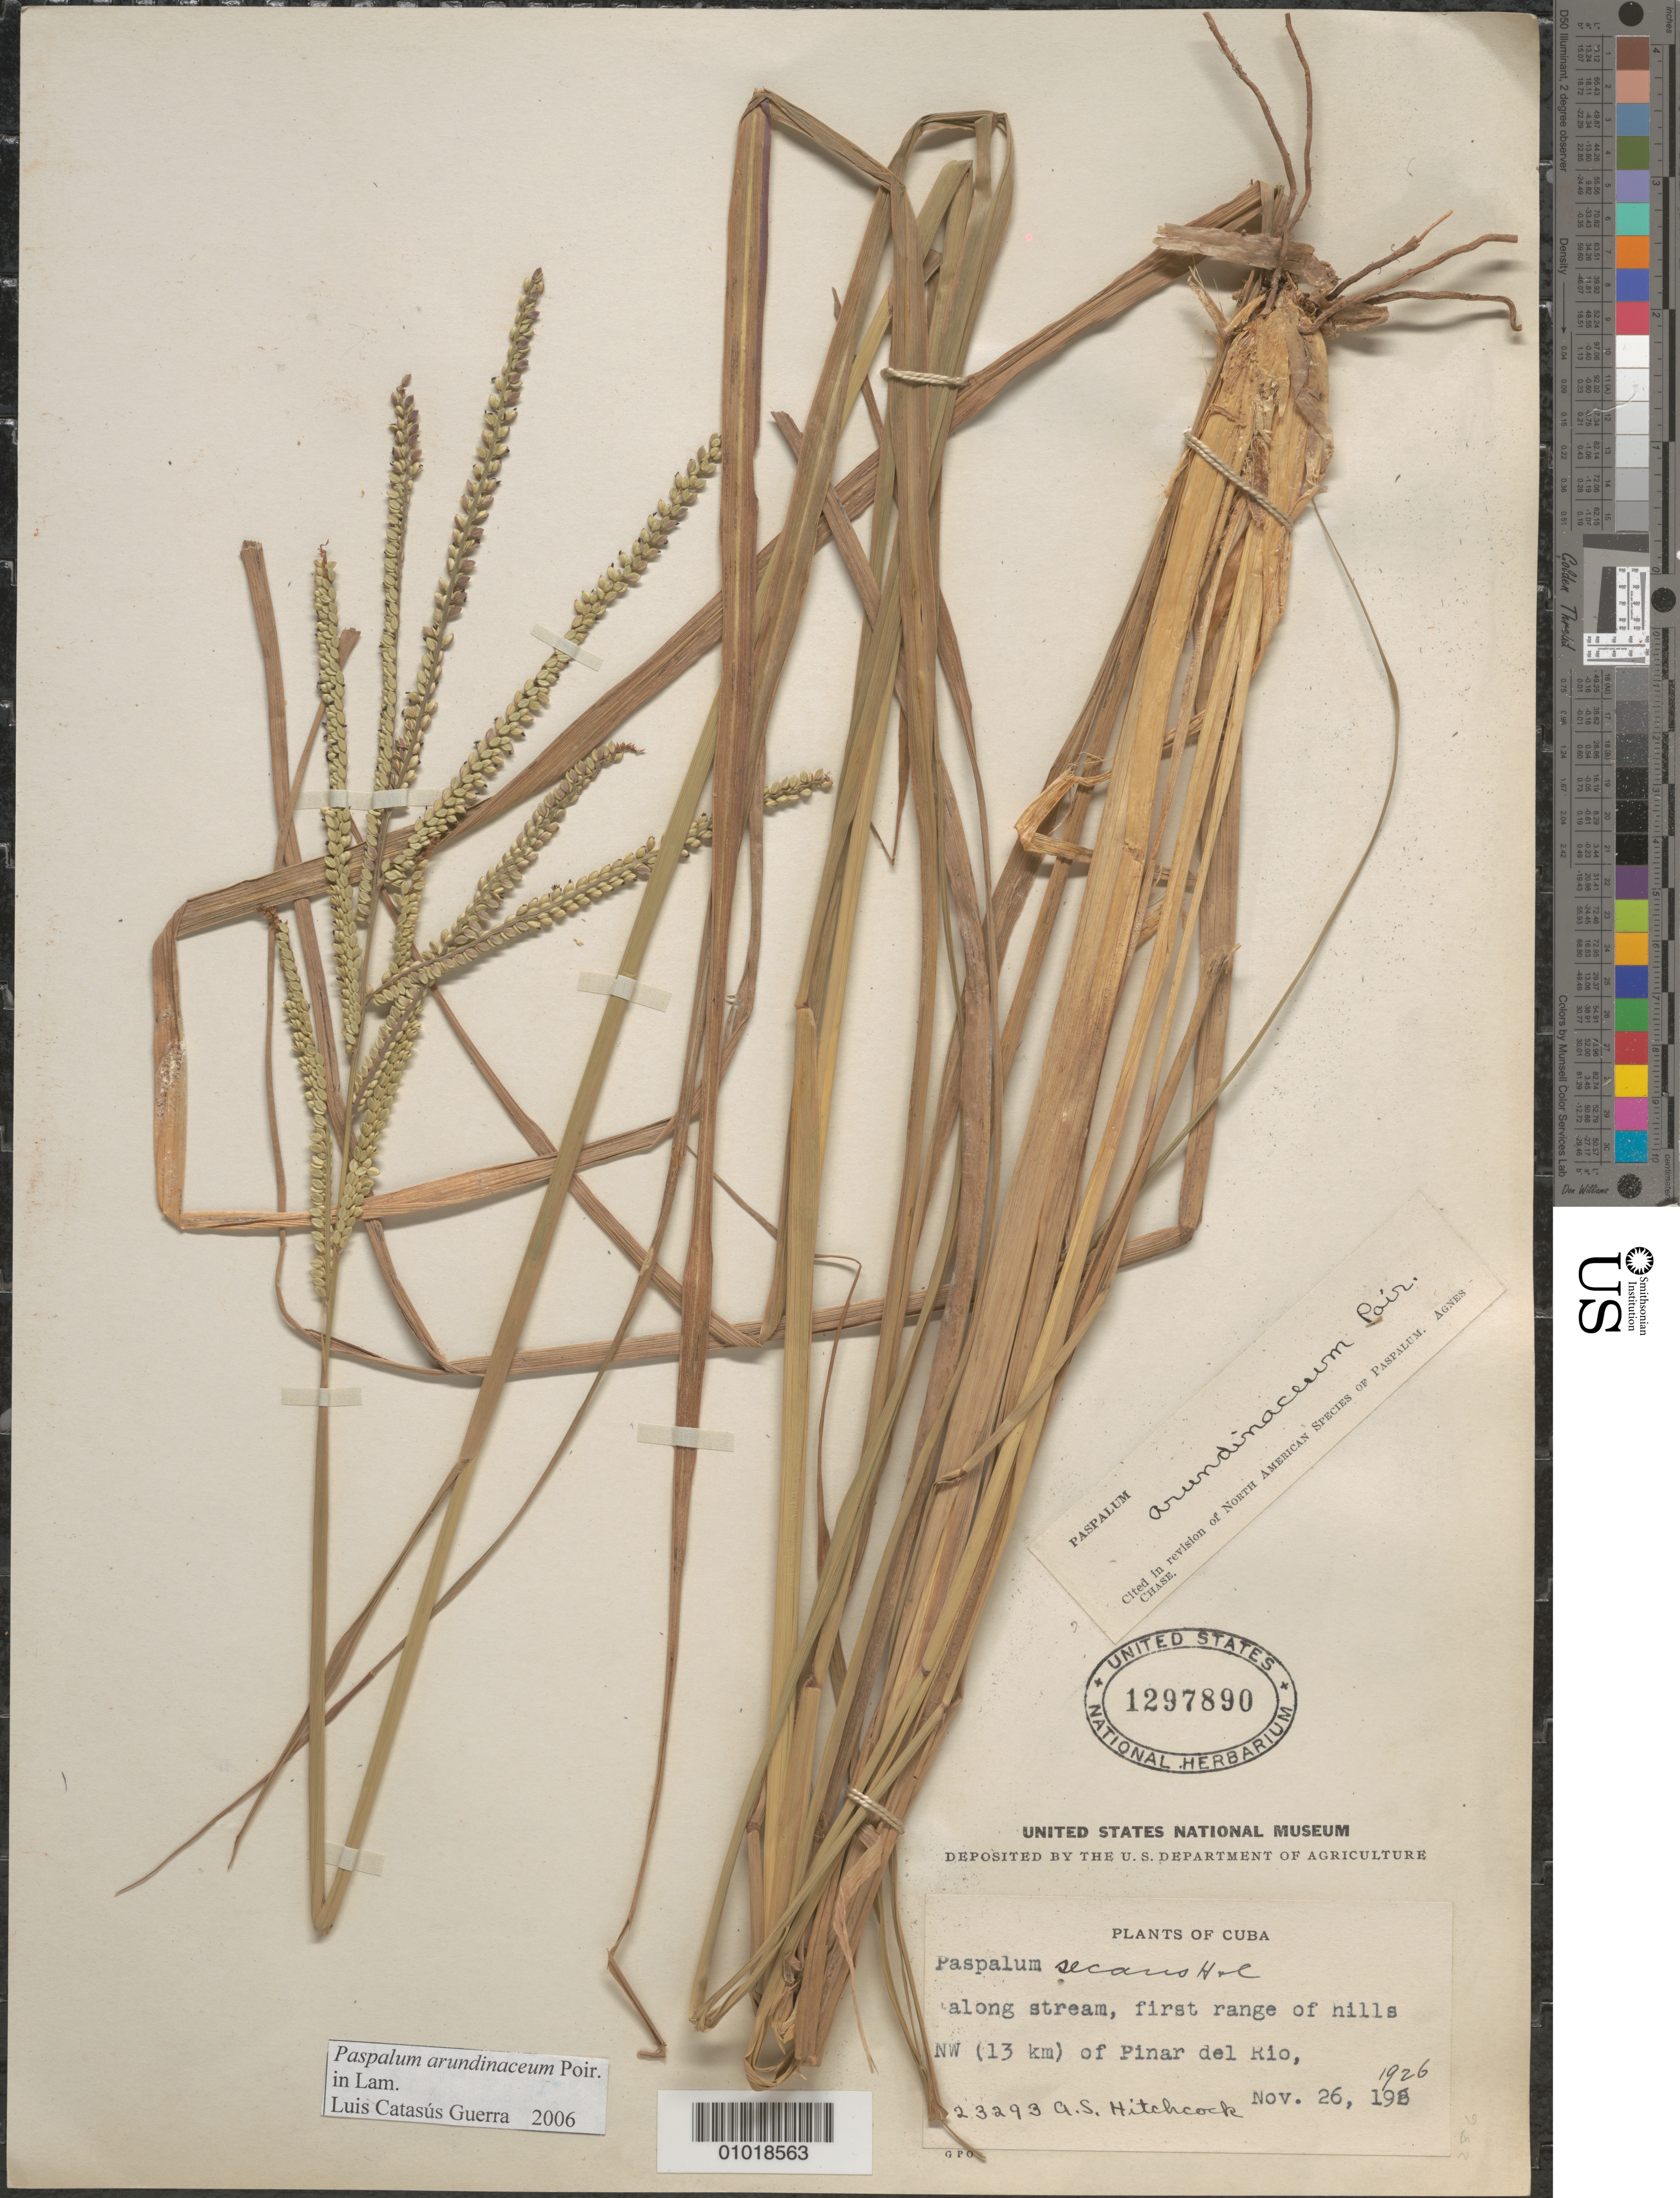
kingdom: Plantae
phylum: Tracheophyta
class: Liliopsida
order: Poales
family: Poaceae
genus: Paspalum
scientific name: Paspalum arundinaceum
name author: Poir.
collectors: A. S. Hitchcock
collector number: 23293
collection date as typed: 26 Nov 1926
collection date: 1926-11-26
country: Cuba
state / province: Pinar del Rio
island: Cuba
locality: Along stream, first range of hills NW (13 km) of Pinar del Rio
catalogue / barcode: US 1297890